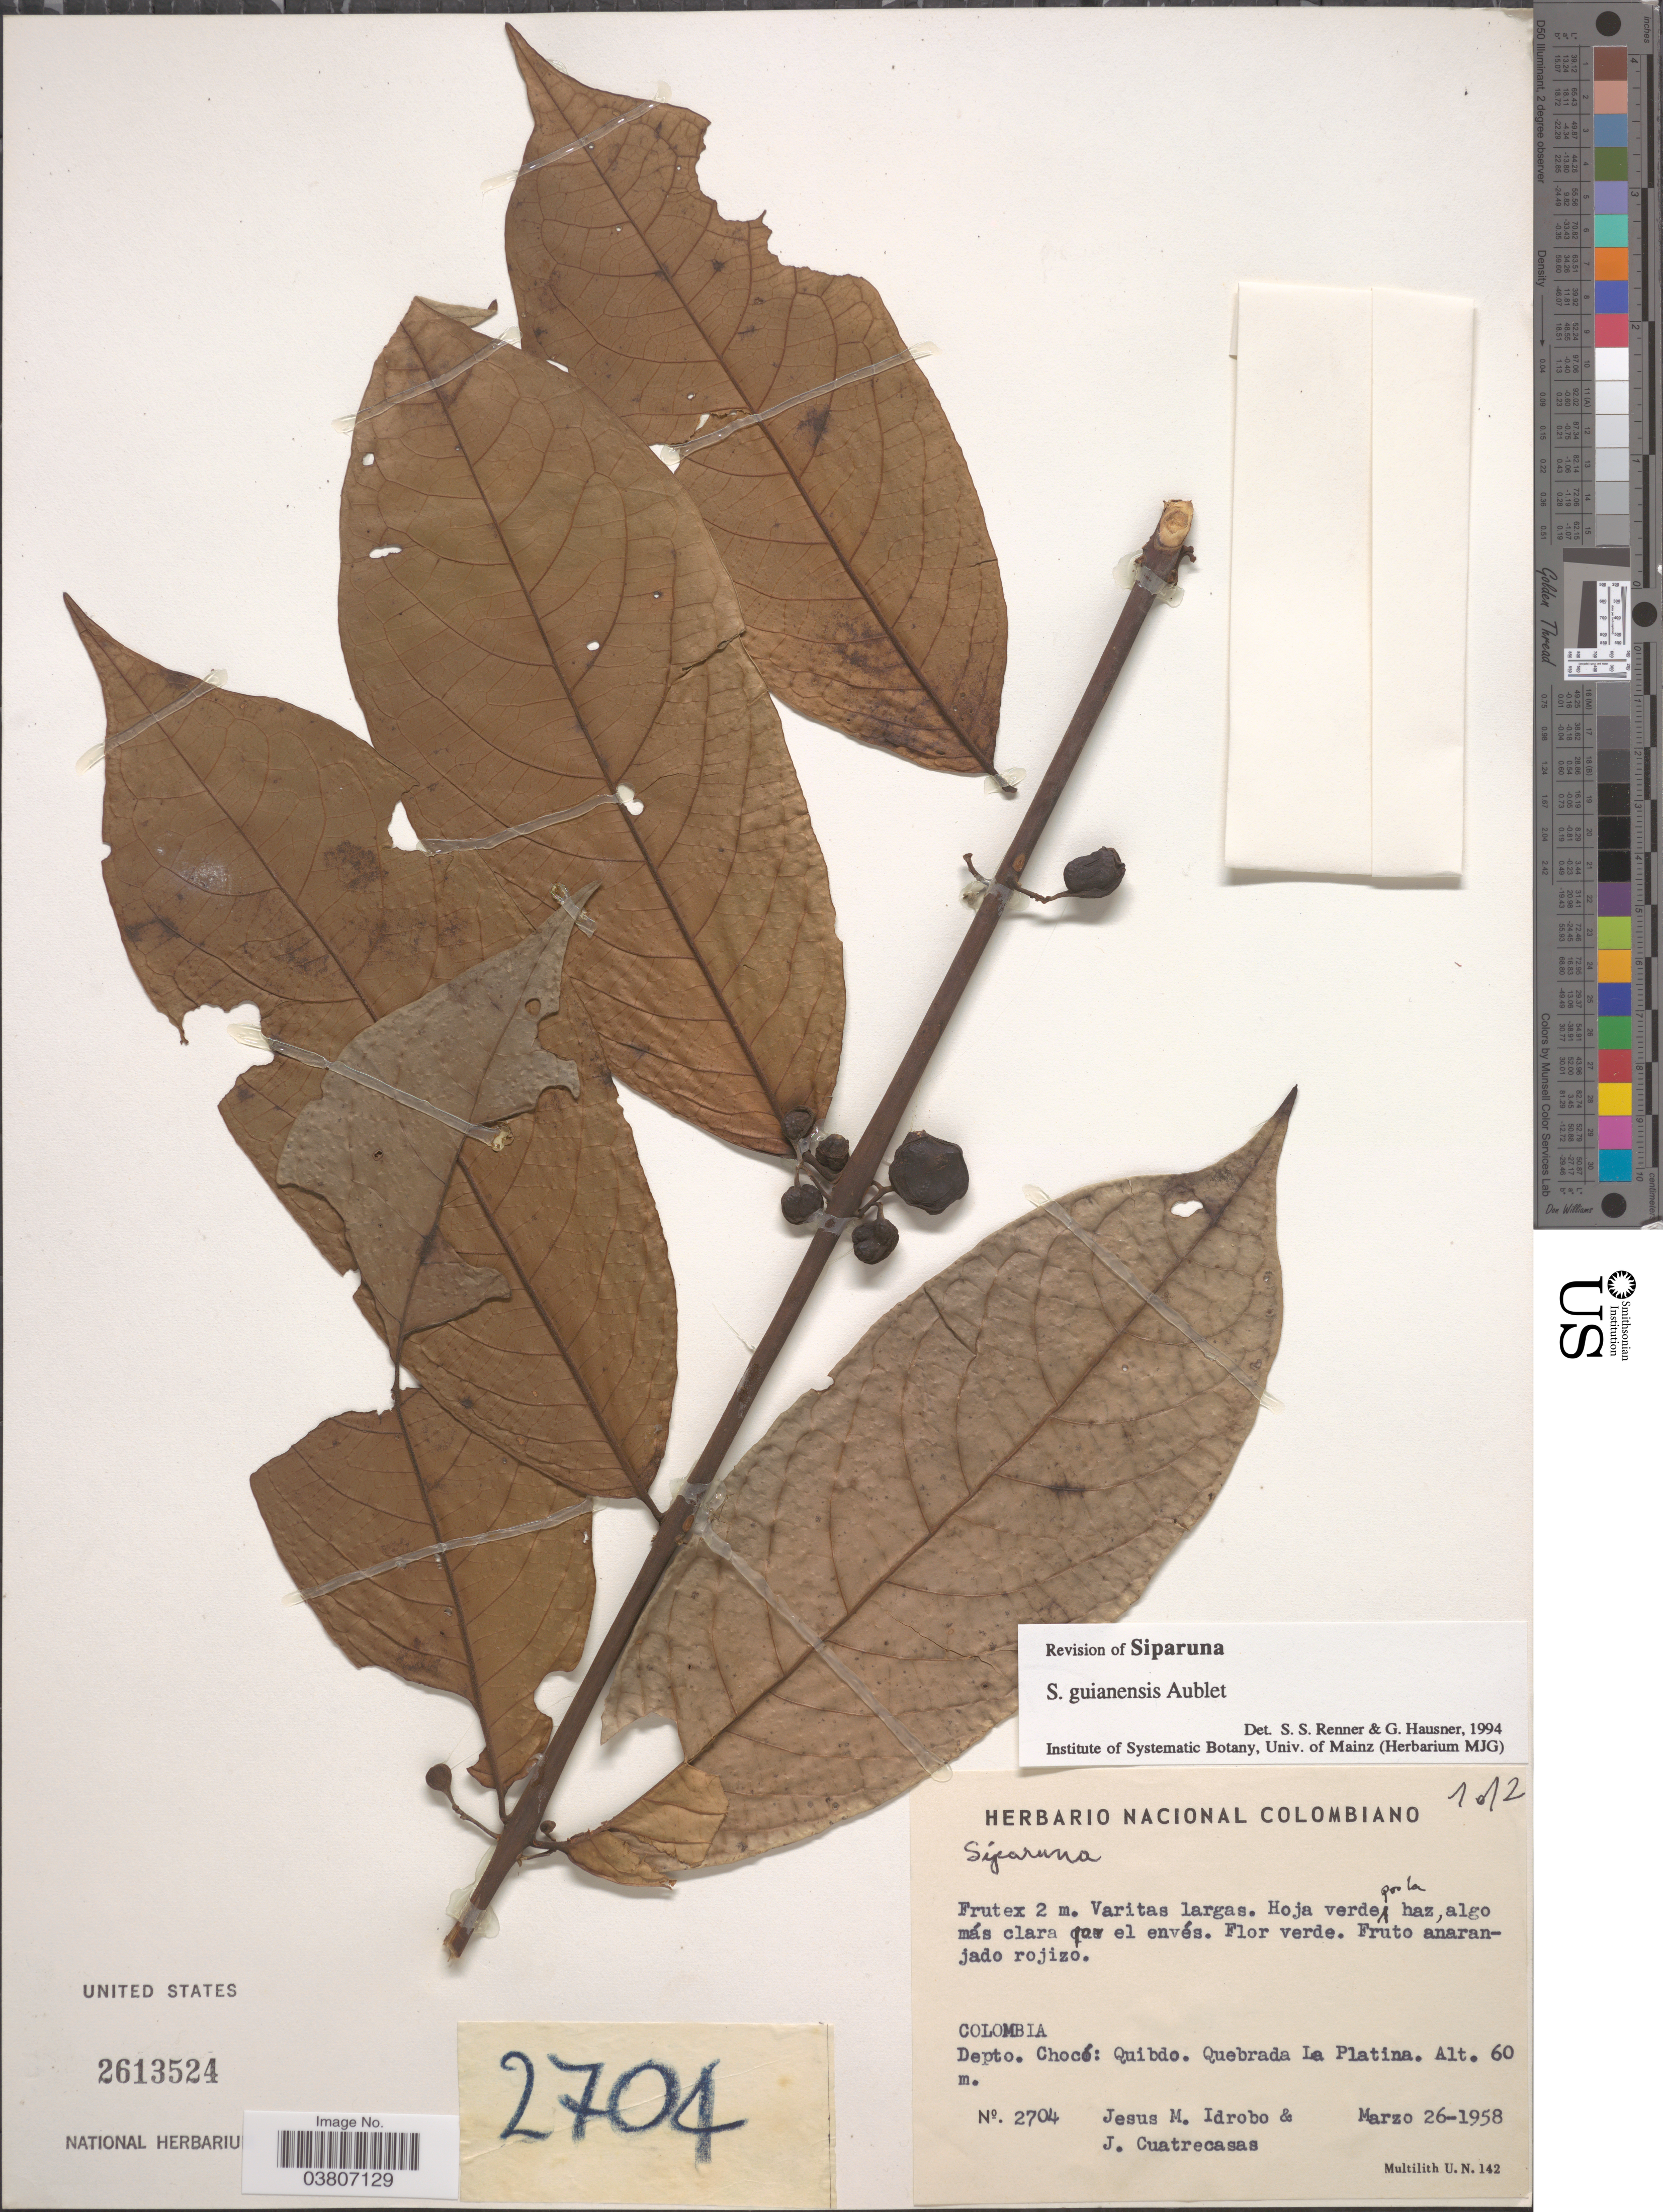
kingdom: Plantae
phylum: Tracheophyta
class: Magnoliopsida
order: Laurales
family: Siparunaceae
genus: Siparuna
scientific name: Siparuna guianensis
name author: Aubl.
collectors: J. M. Idrobo & J. Cuatrecasas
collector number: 2704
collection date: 1958-03-26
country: Colombia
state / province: Chocó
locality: Depto. Chocó: Quibdo. Quebrada La Platina.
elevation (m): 60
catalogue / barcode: US 2613524